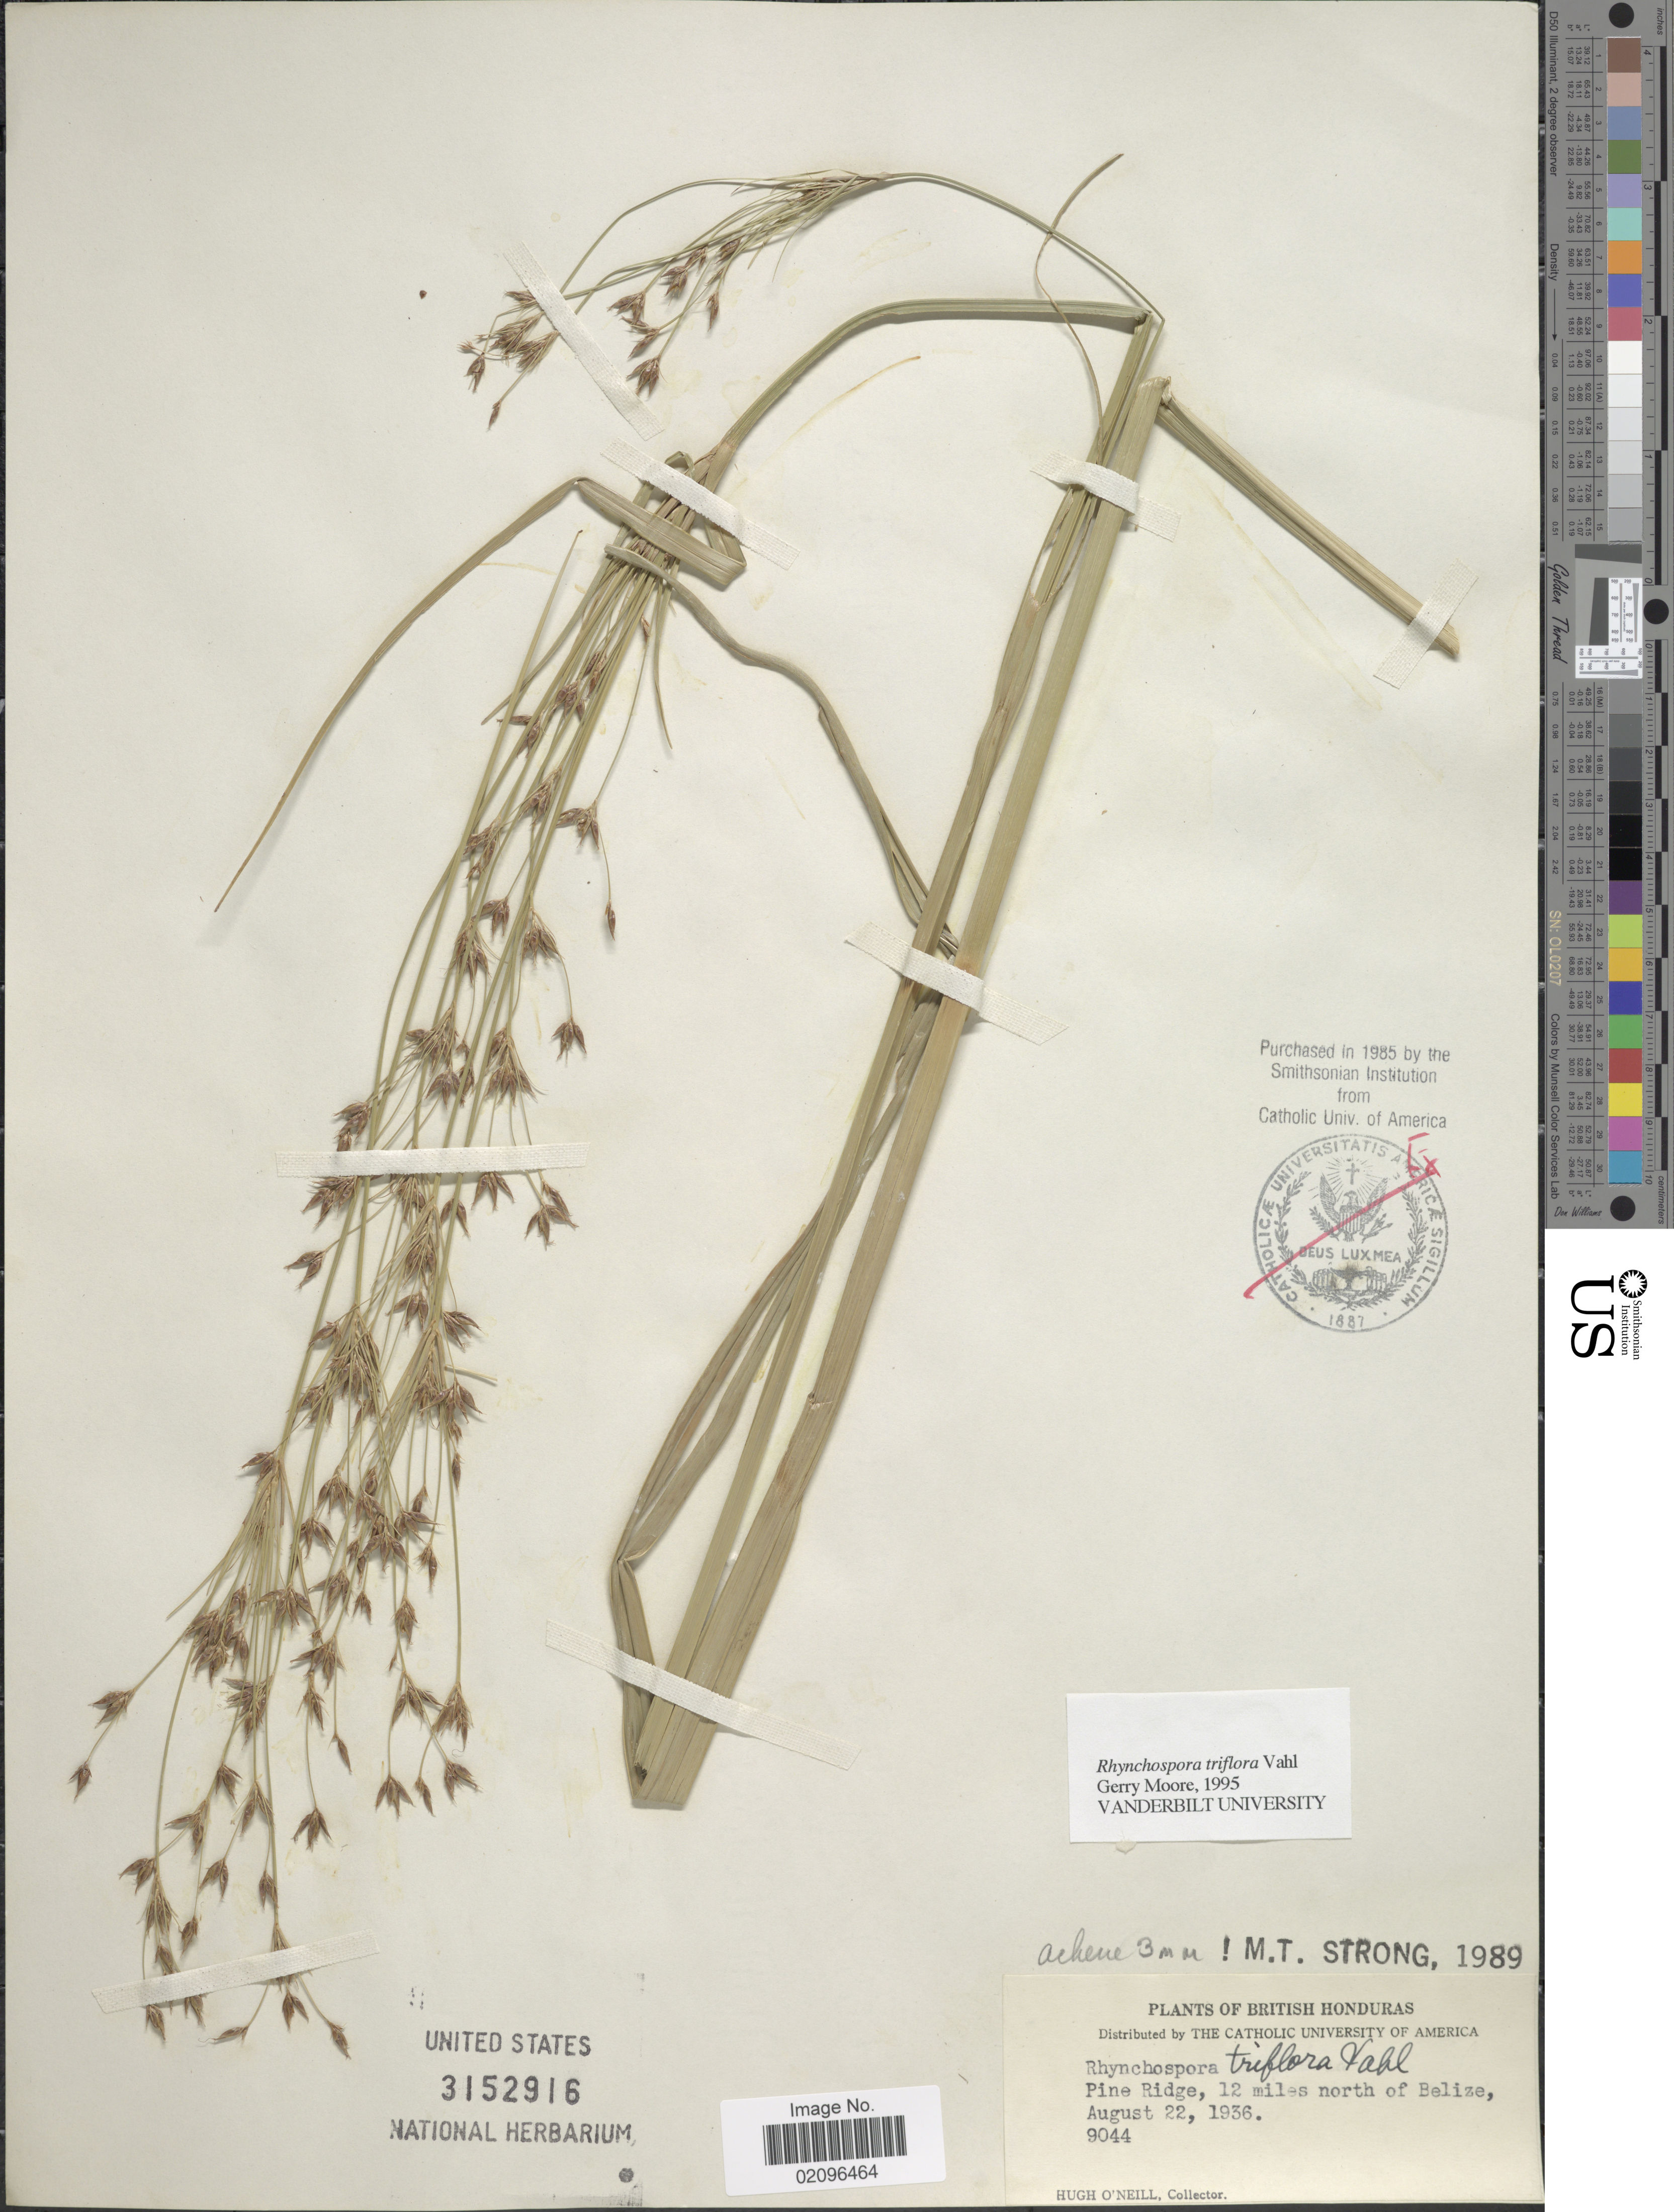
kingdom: Plantae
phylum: Tracheophyta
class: Liliopsida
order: Poales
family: Cyperaceae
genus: Rhynchospora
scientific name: Rhynchospora triflora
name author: Vahl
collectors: H. O'Neill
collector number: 9044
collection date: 1936-08-22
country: Belize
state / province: Belize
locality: British Honduras, Pine Ridge, 12 miles north of Belize.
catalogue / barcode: US 3152916